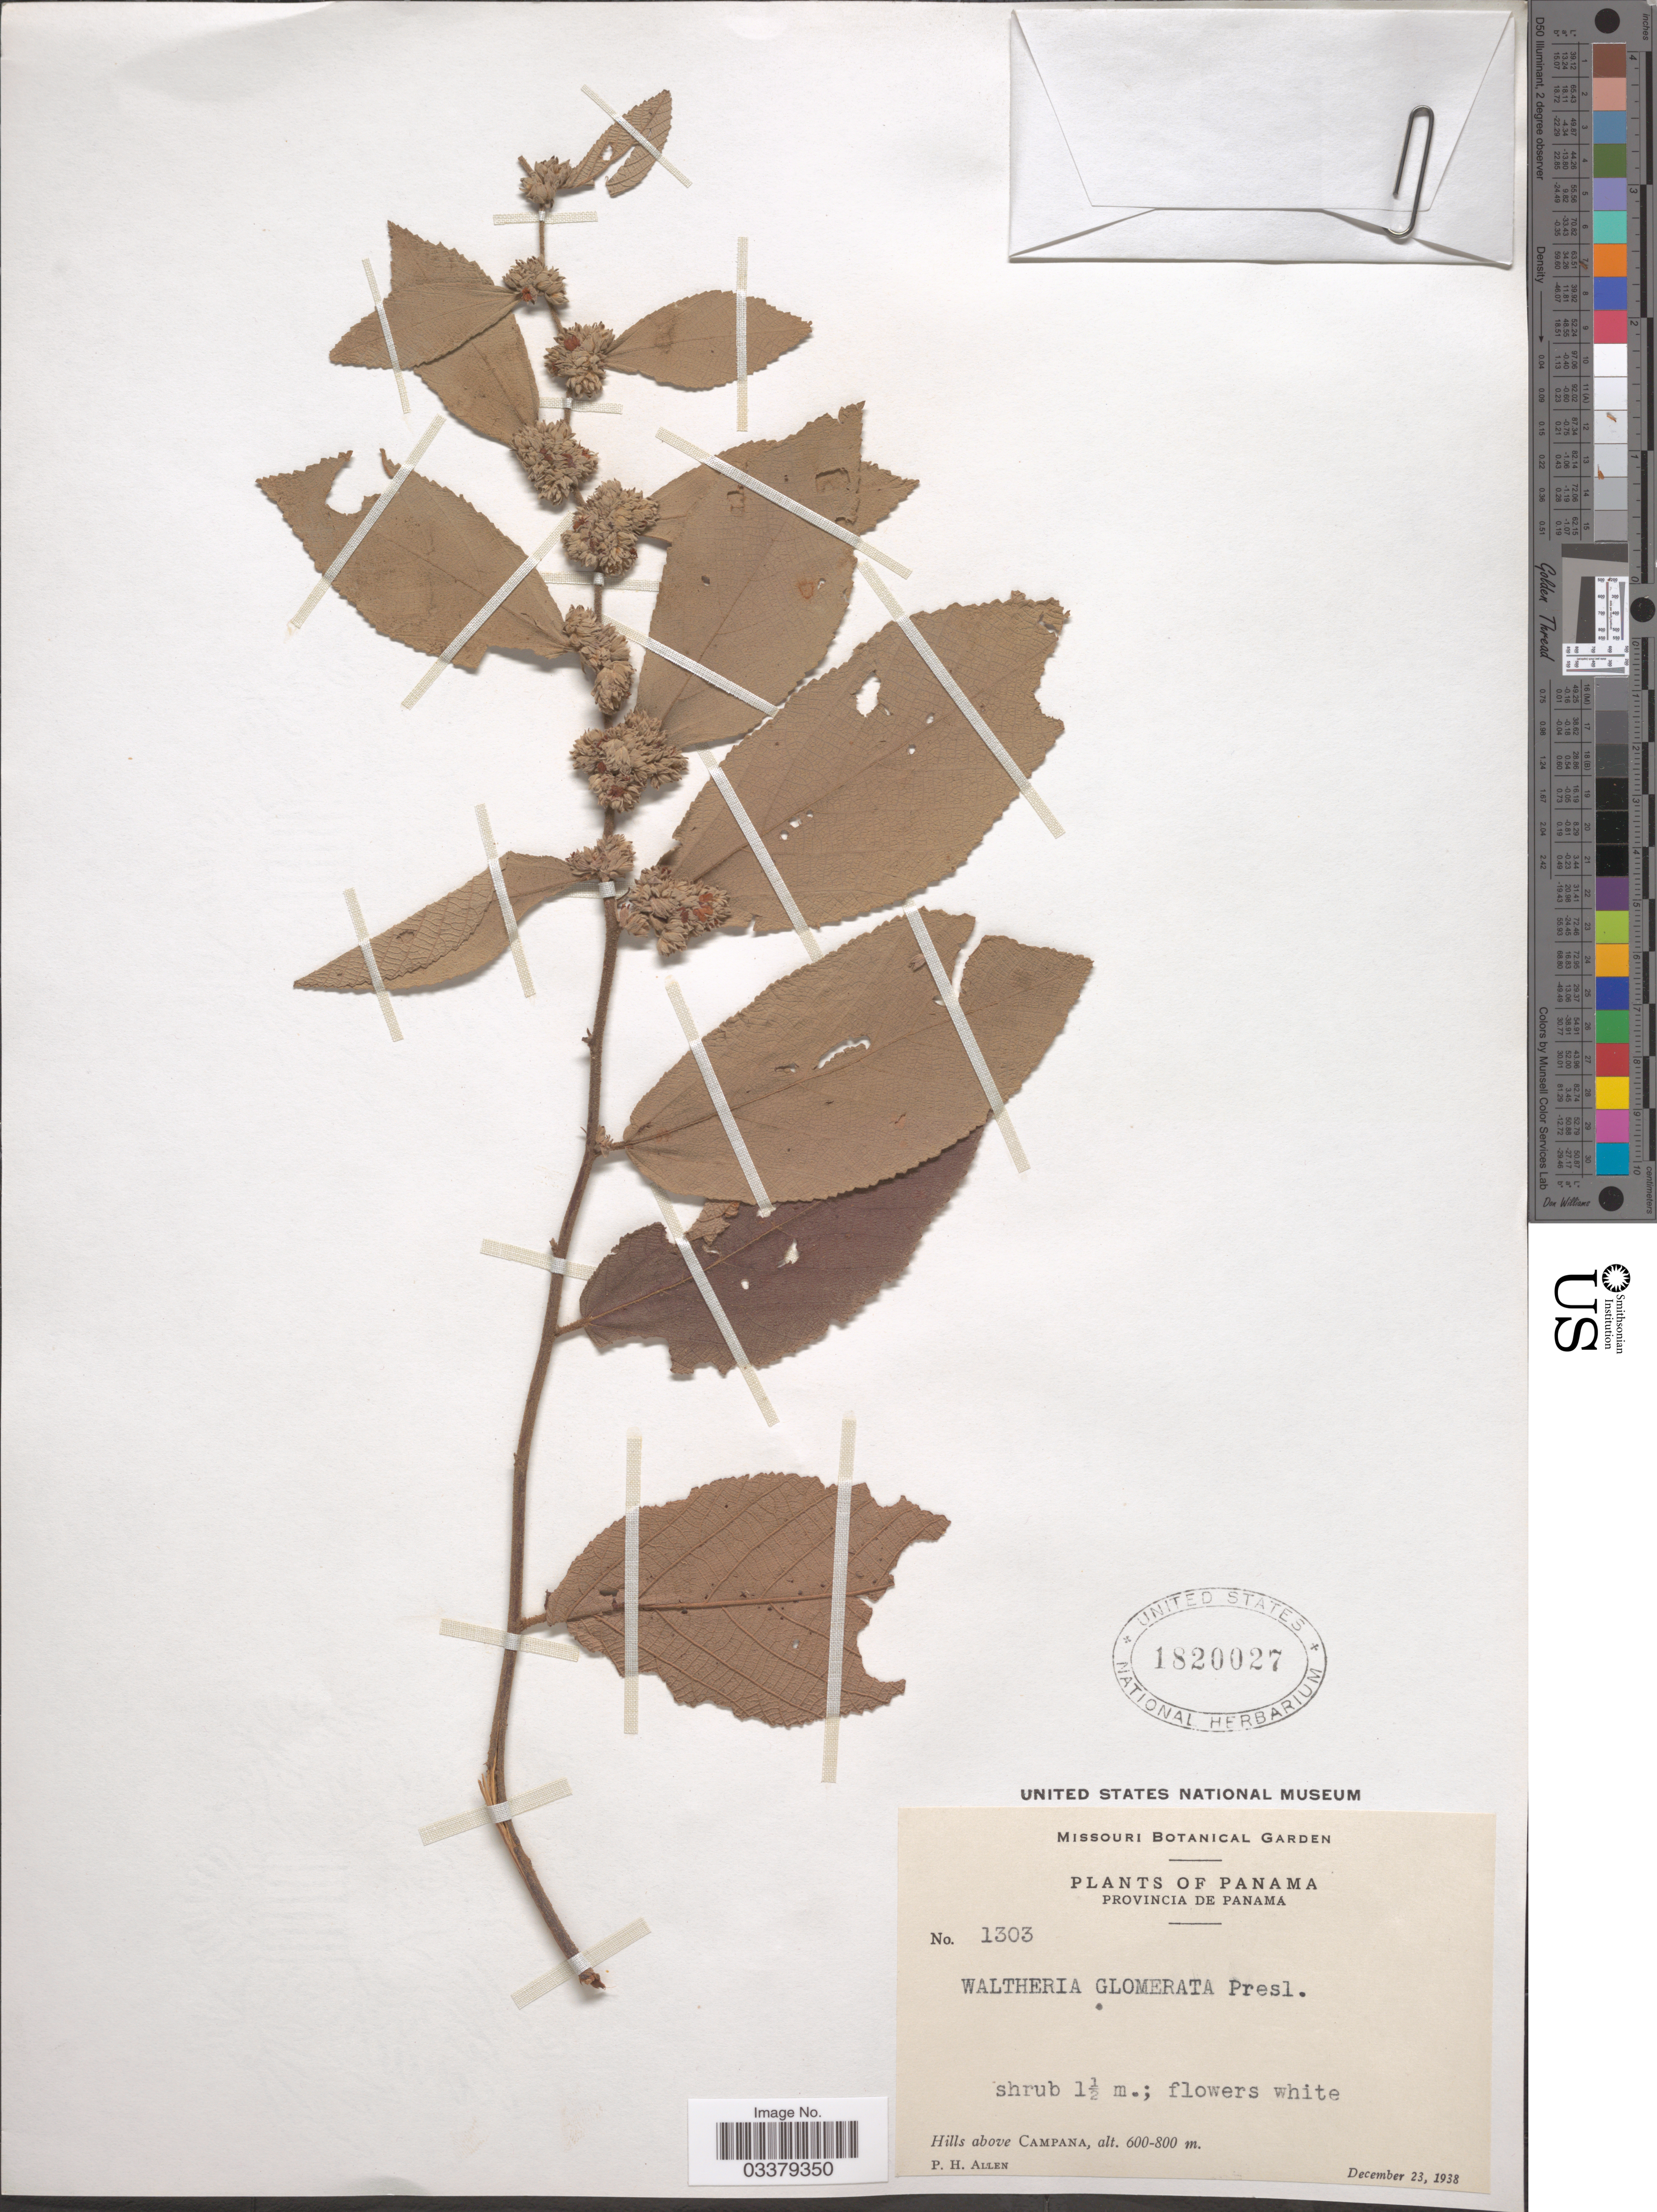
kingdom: Plantae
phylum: Tracheophyta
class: Magnoliopsida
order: Malvales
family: Malvaceae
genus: Waltheria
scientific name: Waltheria glomerata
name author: C. Presl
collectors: P. H. Allen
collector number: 1303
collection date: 1938-12-23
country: Panama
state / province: Panamá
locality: Hills above Campana.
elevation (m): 600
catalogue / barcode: US 1820027